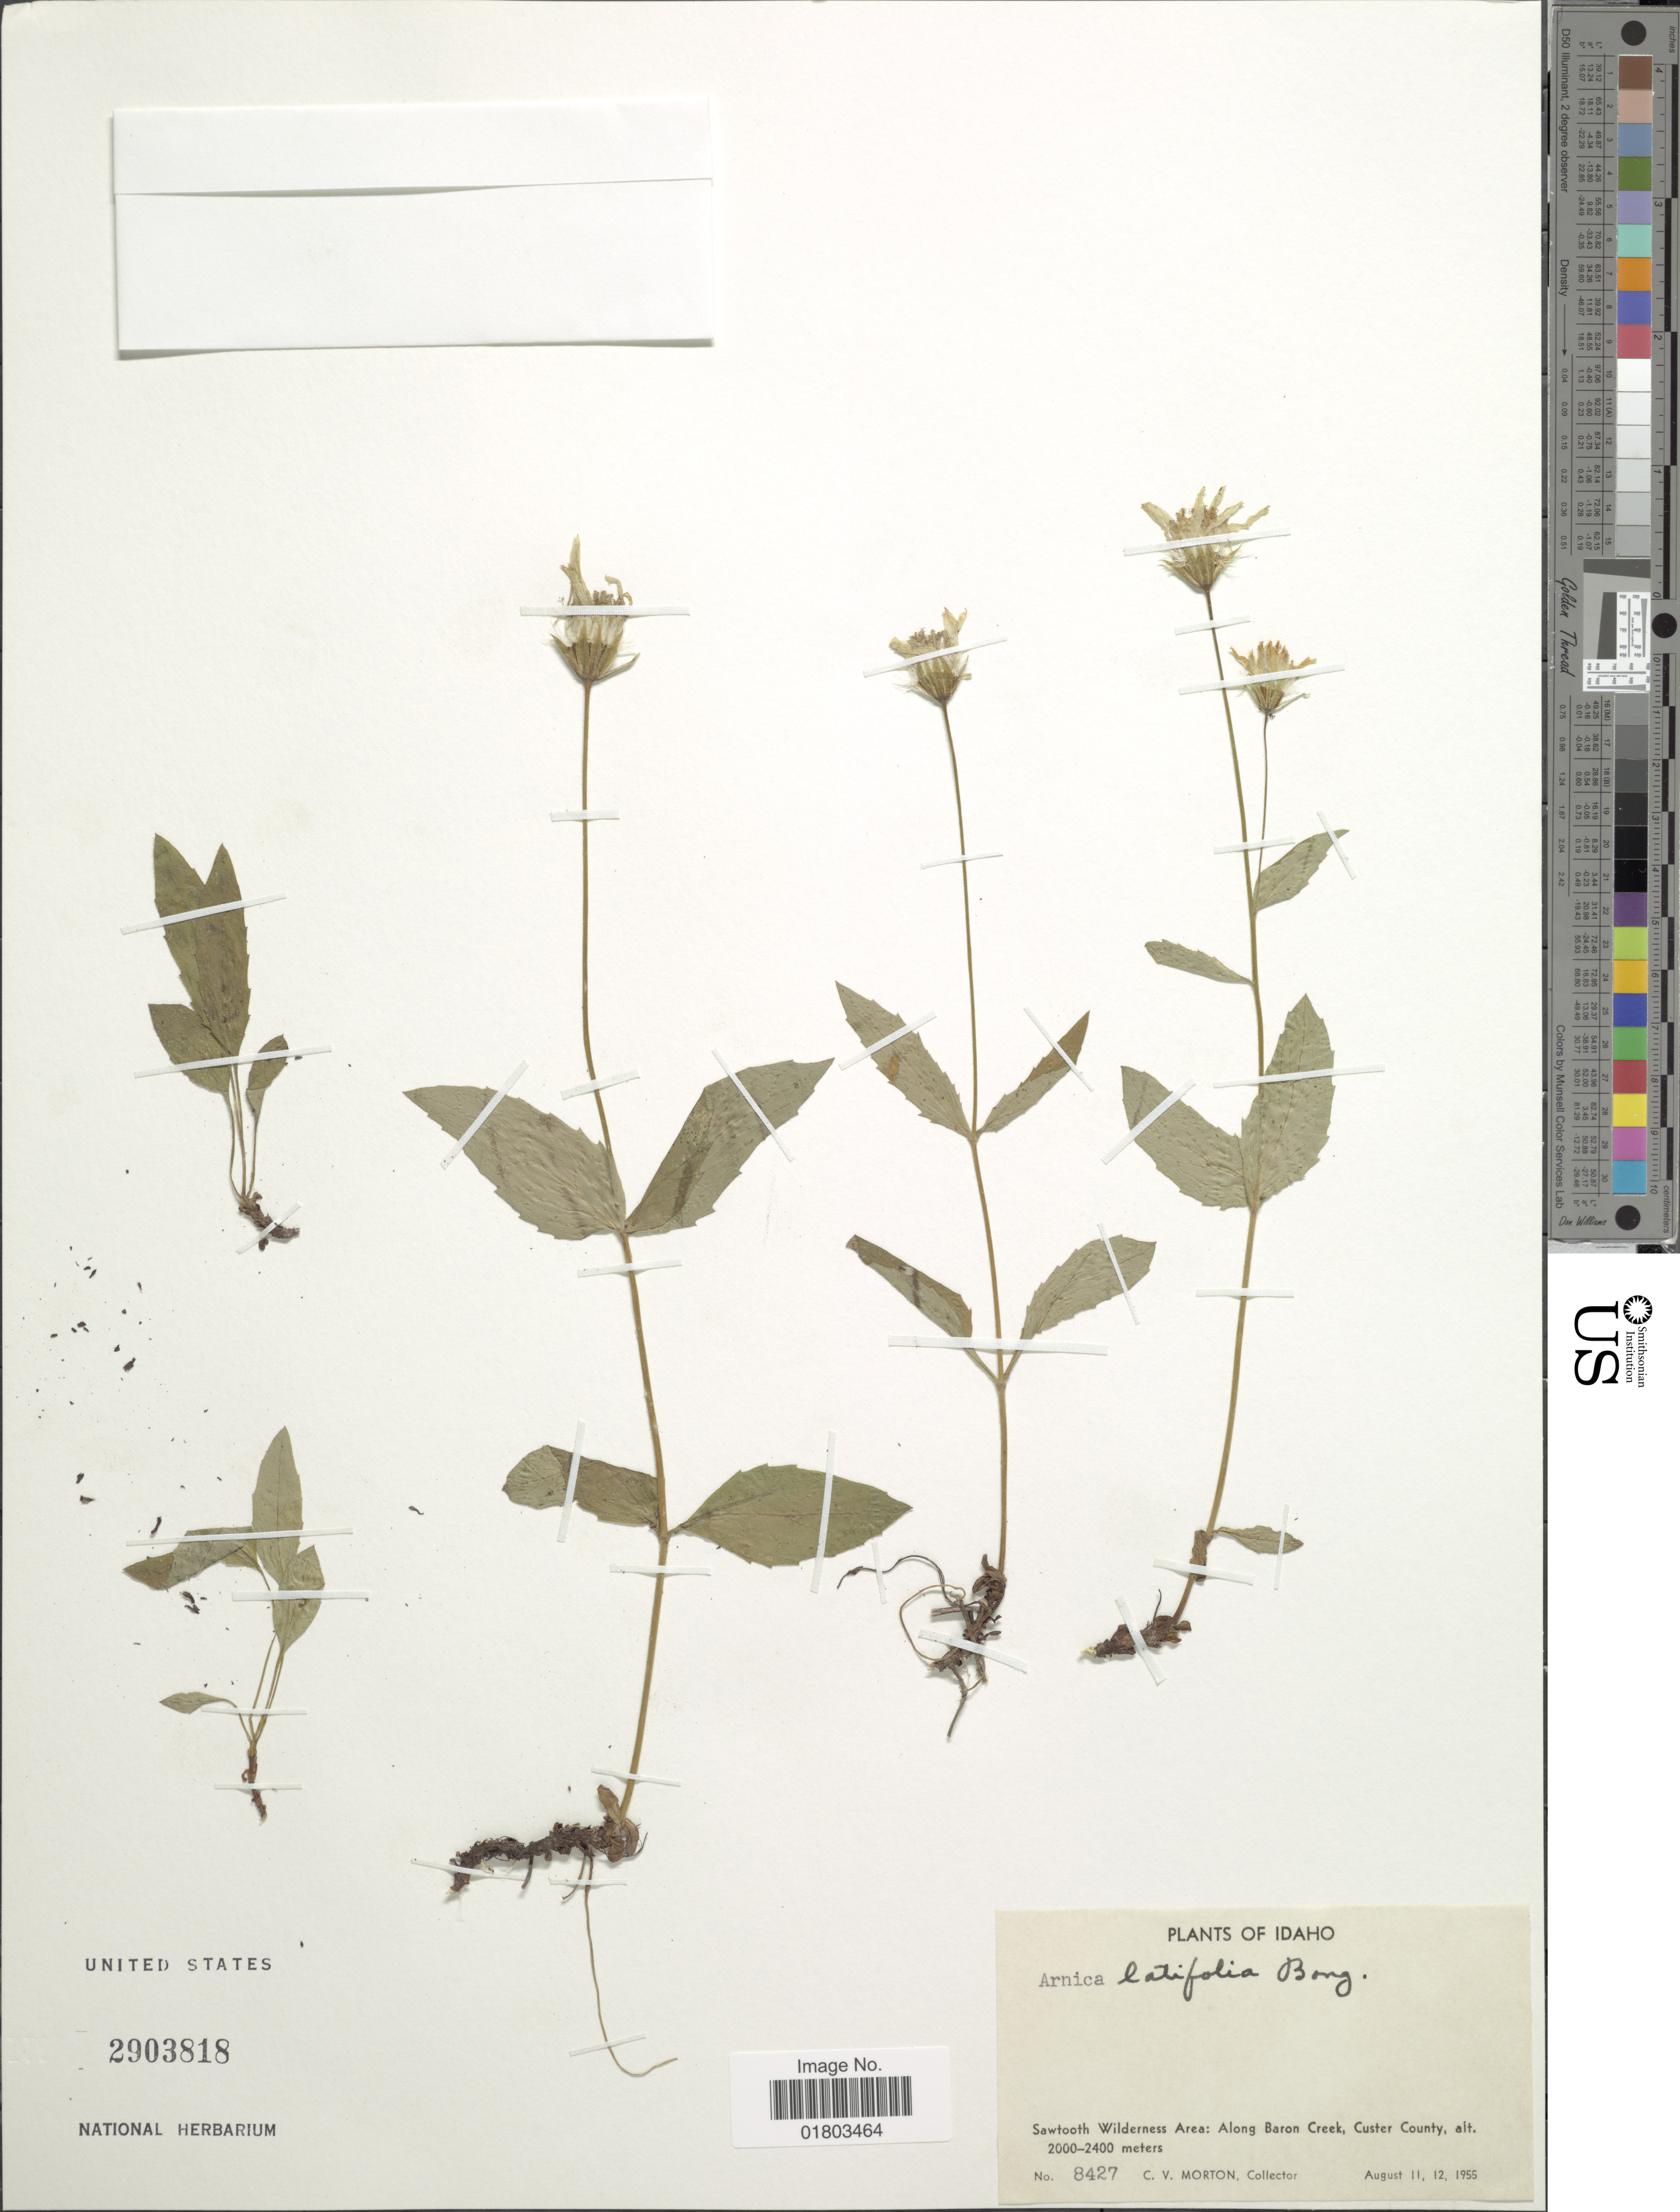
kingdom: Plantae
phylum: Tracheophyta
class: Magnoliopsida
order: Asterales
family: Asteraceae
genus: Arnica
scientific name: Arnica latifolia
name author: Bong.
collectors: C. V. Morton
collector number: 8427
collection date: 1955-08-11/1955-08-12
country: United States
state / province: Idaho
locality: Sawtooth Wilderness Area: Along Baron Creek, Custer County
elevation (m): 2000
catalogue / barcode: US 2903818